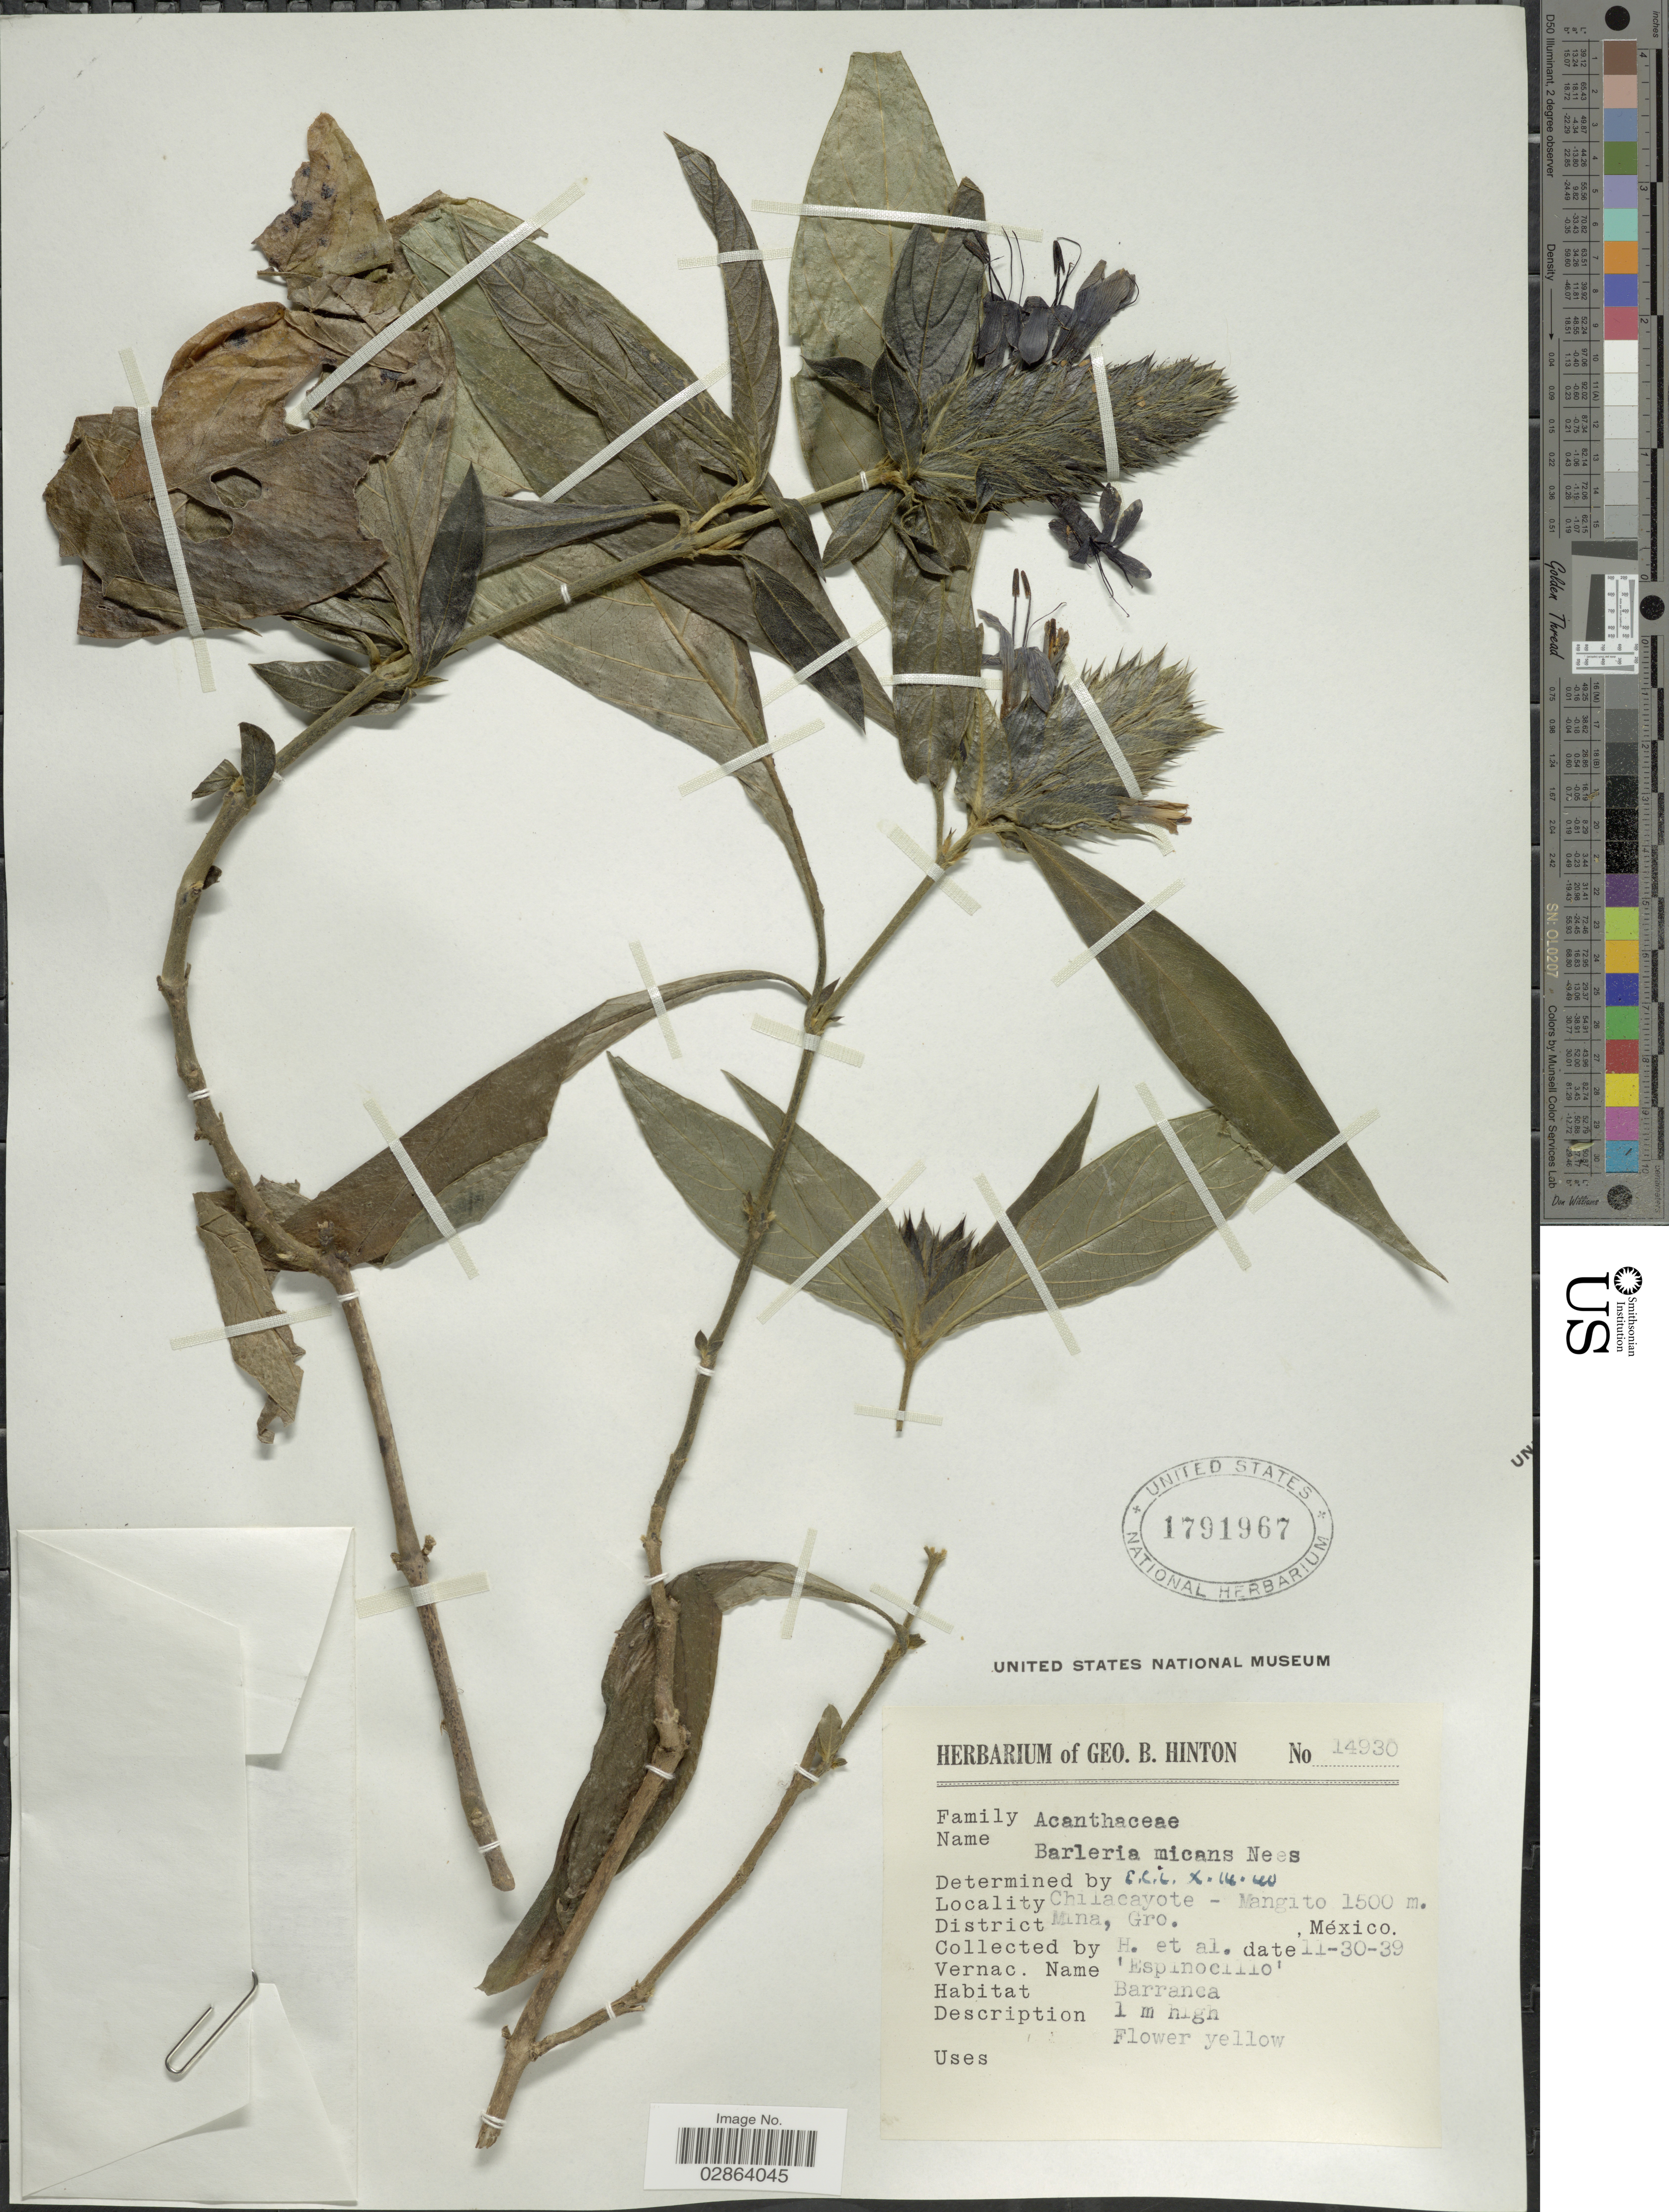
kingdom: Plantae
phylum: Tracheophyta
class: Magnoliopsida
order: Lamiales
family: Acanthaceae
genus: Barleria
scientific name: Barleria oenotheroides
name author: Dum. Cours.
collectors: G. B. Hinton & et al.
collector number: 14930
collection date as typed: Transcribed d/m/y: 30/11/39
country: Mexico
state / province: Guerrero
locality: Chilacayote - Mangito, District Mina, Gro.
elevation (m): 1500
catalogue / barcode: US 1791967